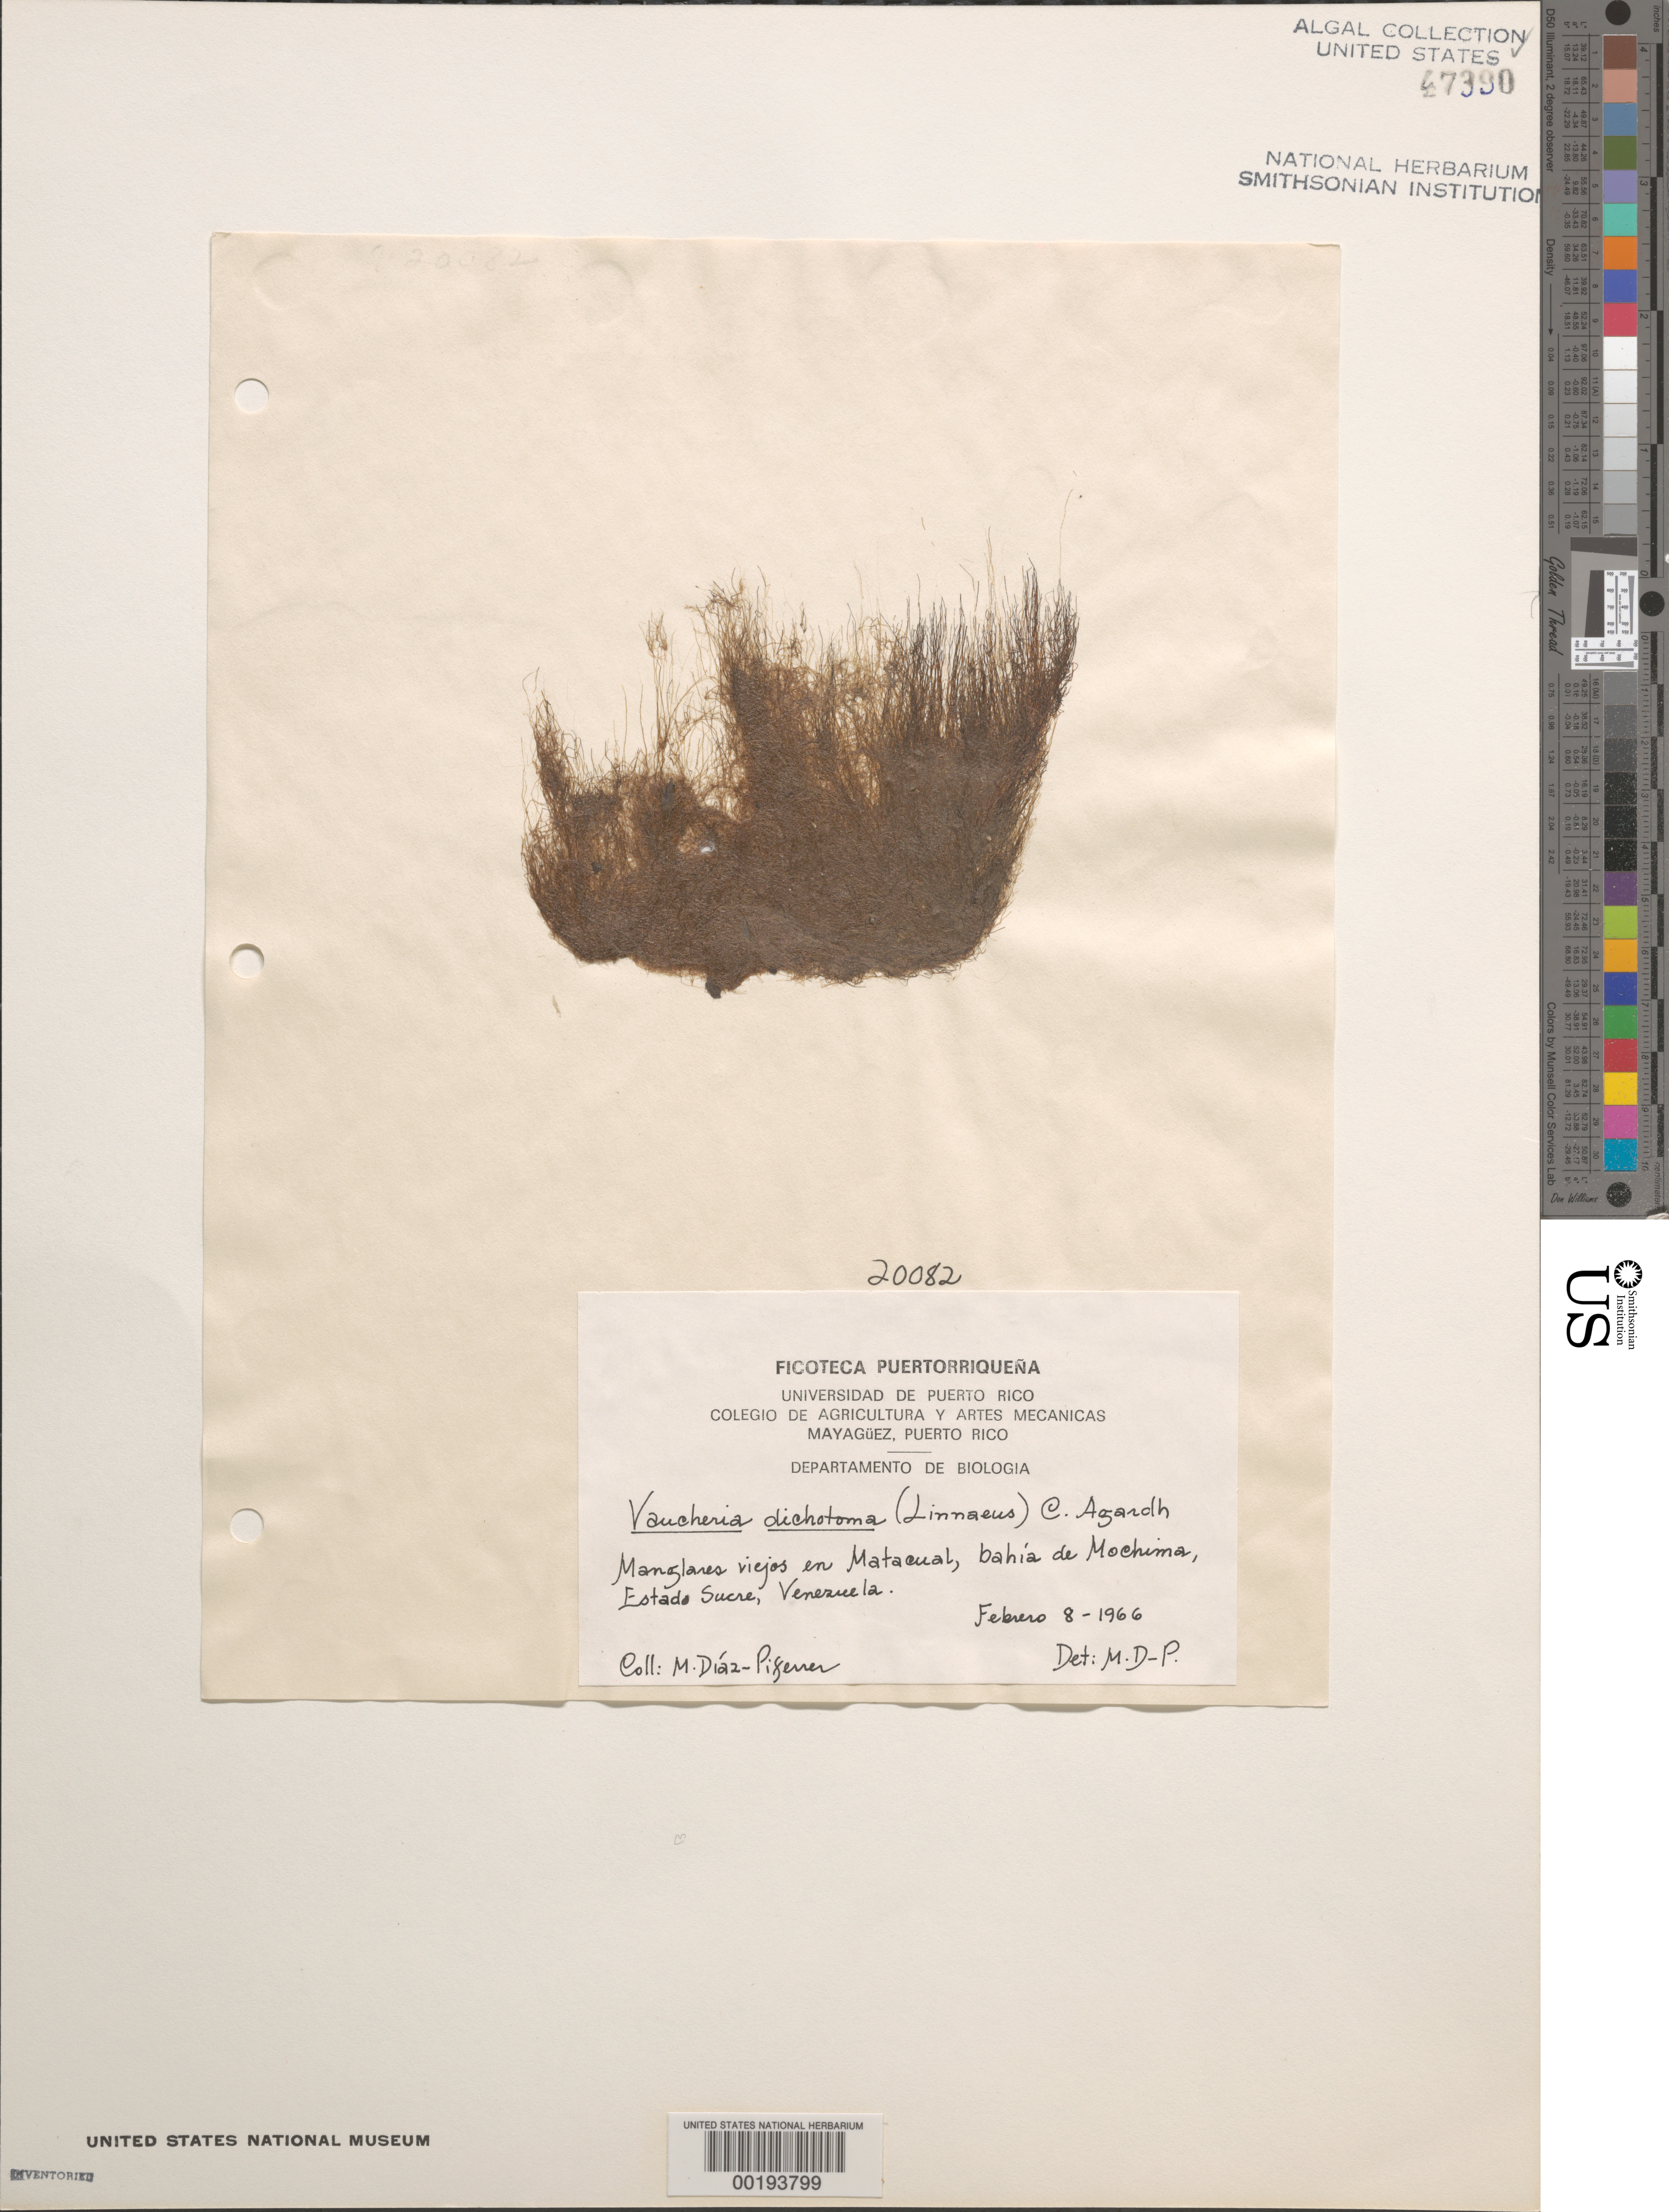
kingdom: Chromista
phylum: Ochrophyta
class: Xanthophyceae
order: Vaucheriales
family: Vaucheriaceae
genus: Vaucheria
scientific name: Vaucheria dichotoma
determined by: Diaz-Piferrer, M.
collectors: M. Diaz-Piferrer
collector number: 20082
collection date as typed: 08 Feb 1966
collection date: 1966-02-08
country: Venezuela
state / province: Sucre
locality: Matacual, Bahia de Mochima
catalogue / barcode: US 47390